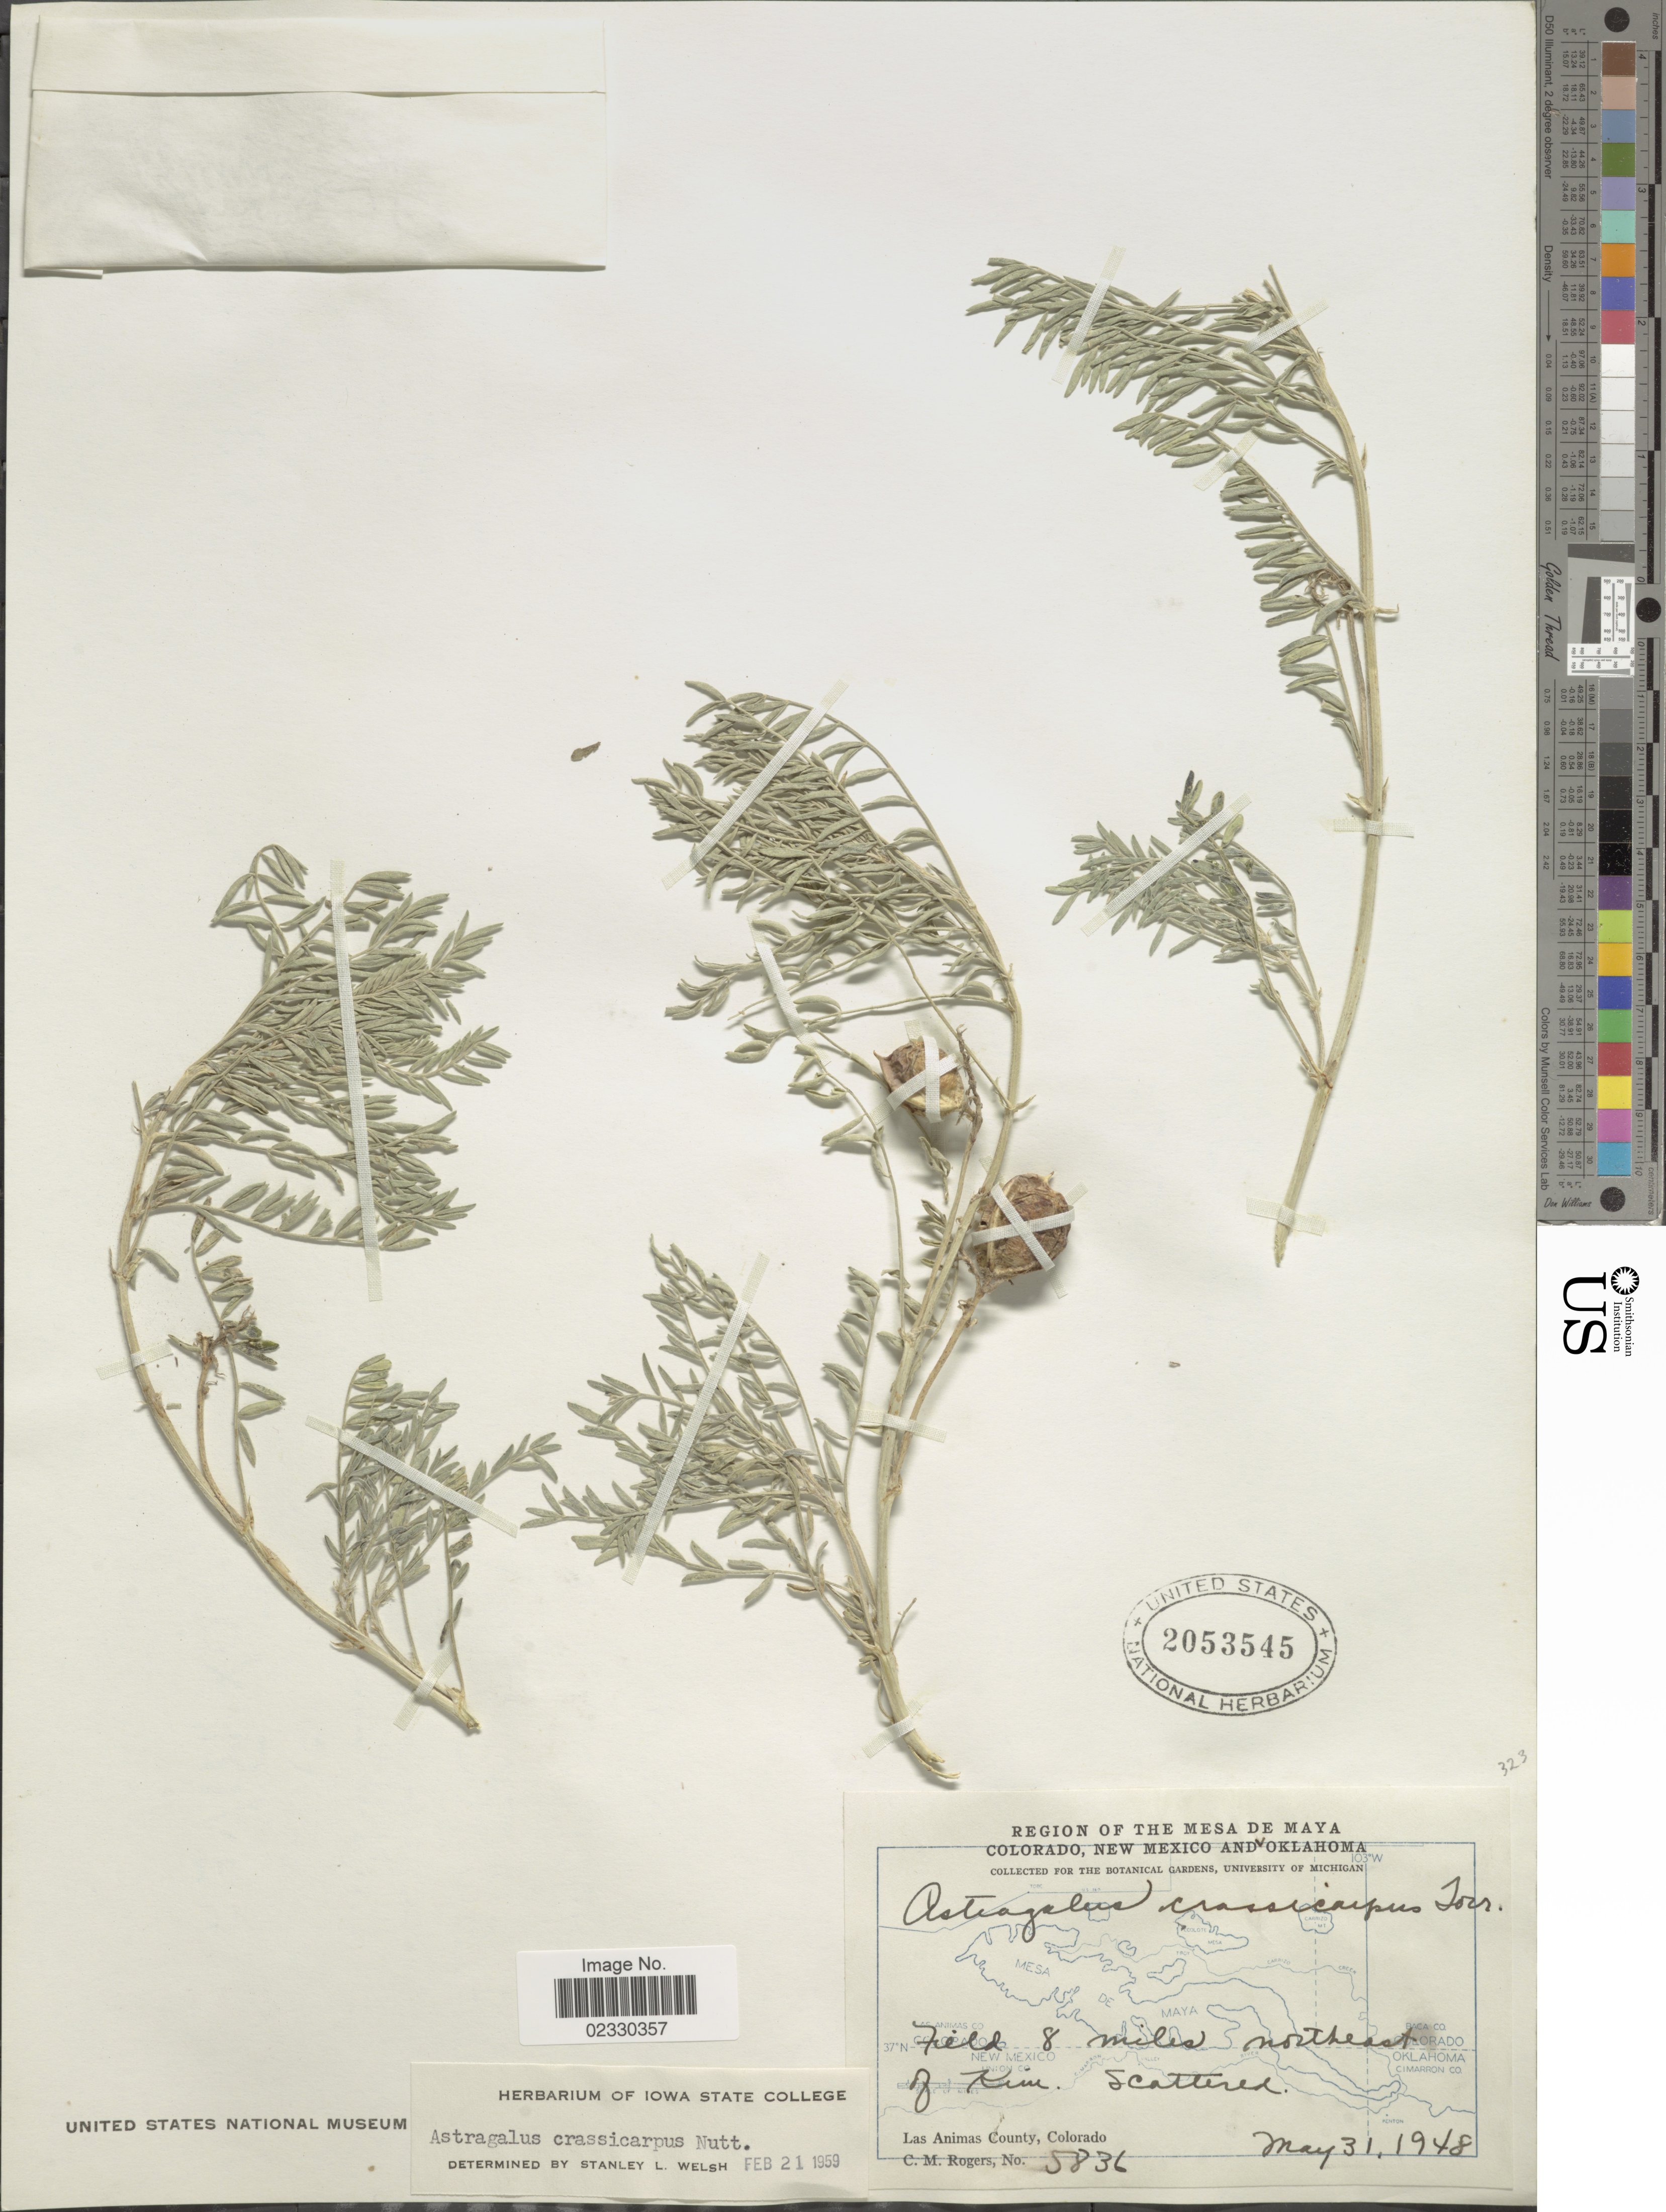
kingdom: Plantae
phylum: Tracheophyta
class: Magnoliopsida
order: Fabales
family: Fabaceae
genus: Astragalus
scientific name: Astragalus crassicarpus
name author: Nutt.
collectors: C. M. Rogers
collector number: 5836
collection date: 1948-05-31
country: United States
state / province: Colorado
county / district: Las Animas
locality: Field, 8 miles northeast of Kim, Las Animas County.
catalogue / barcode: US 2053545